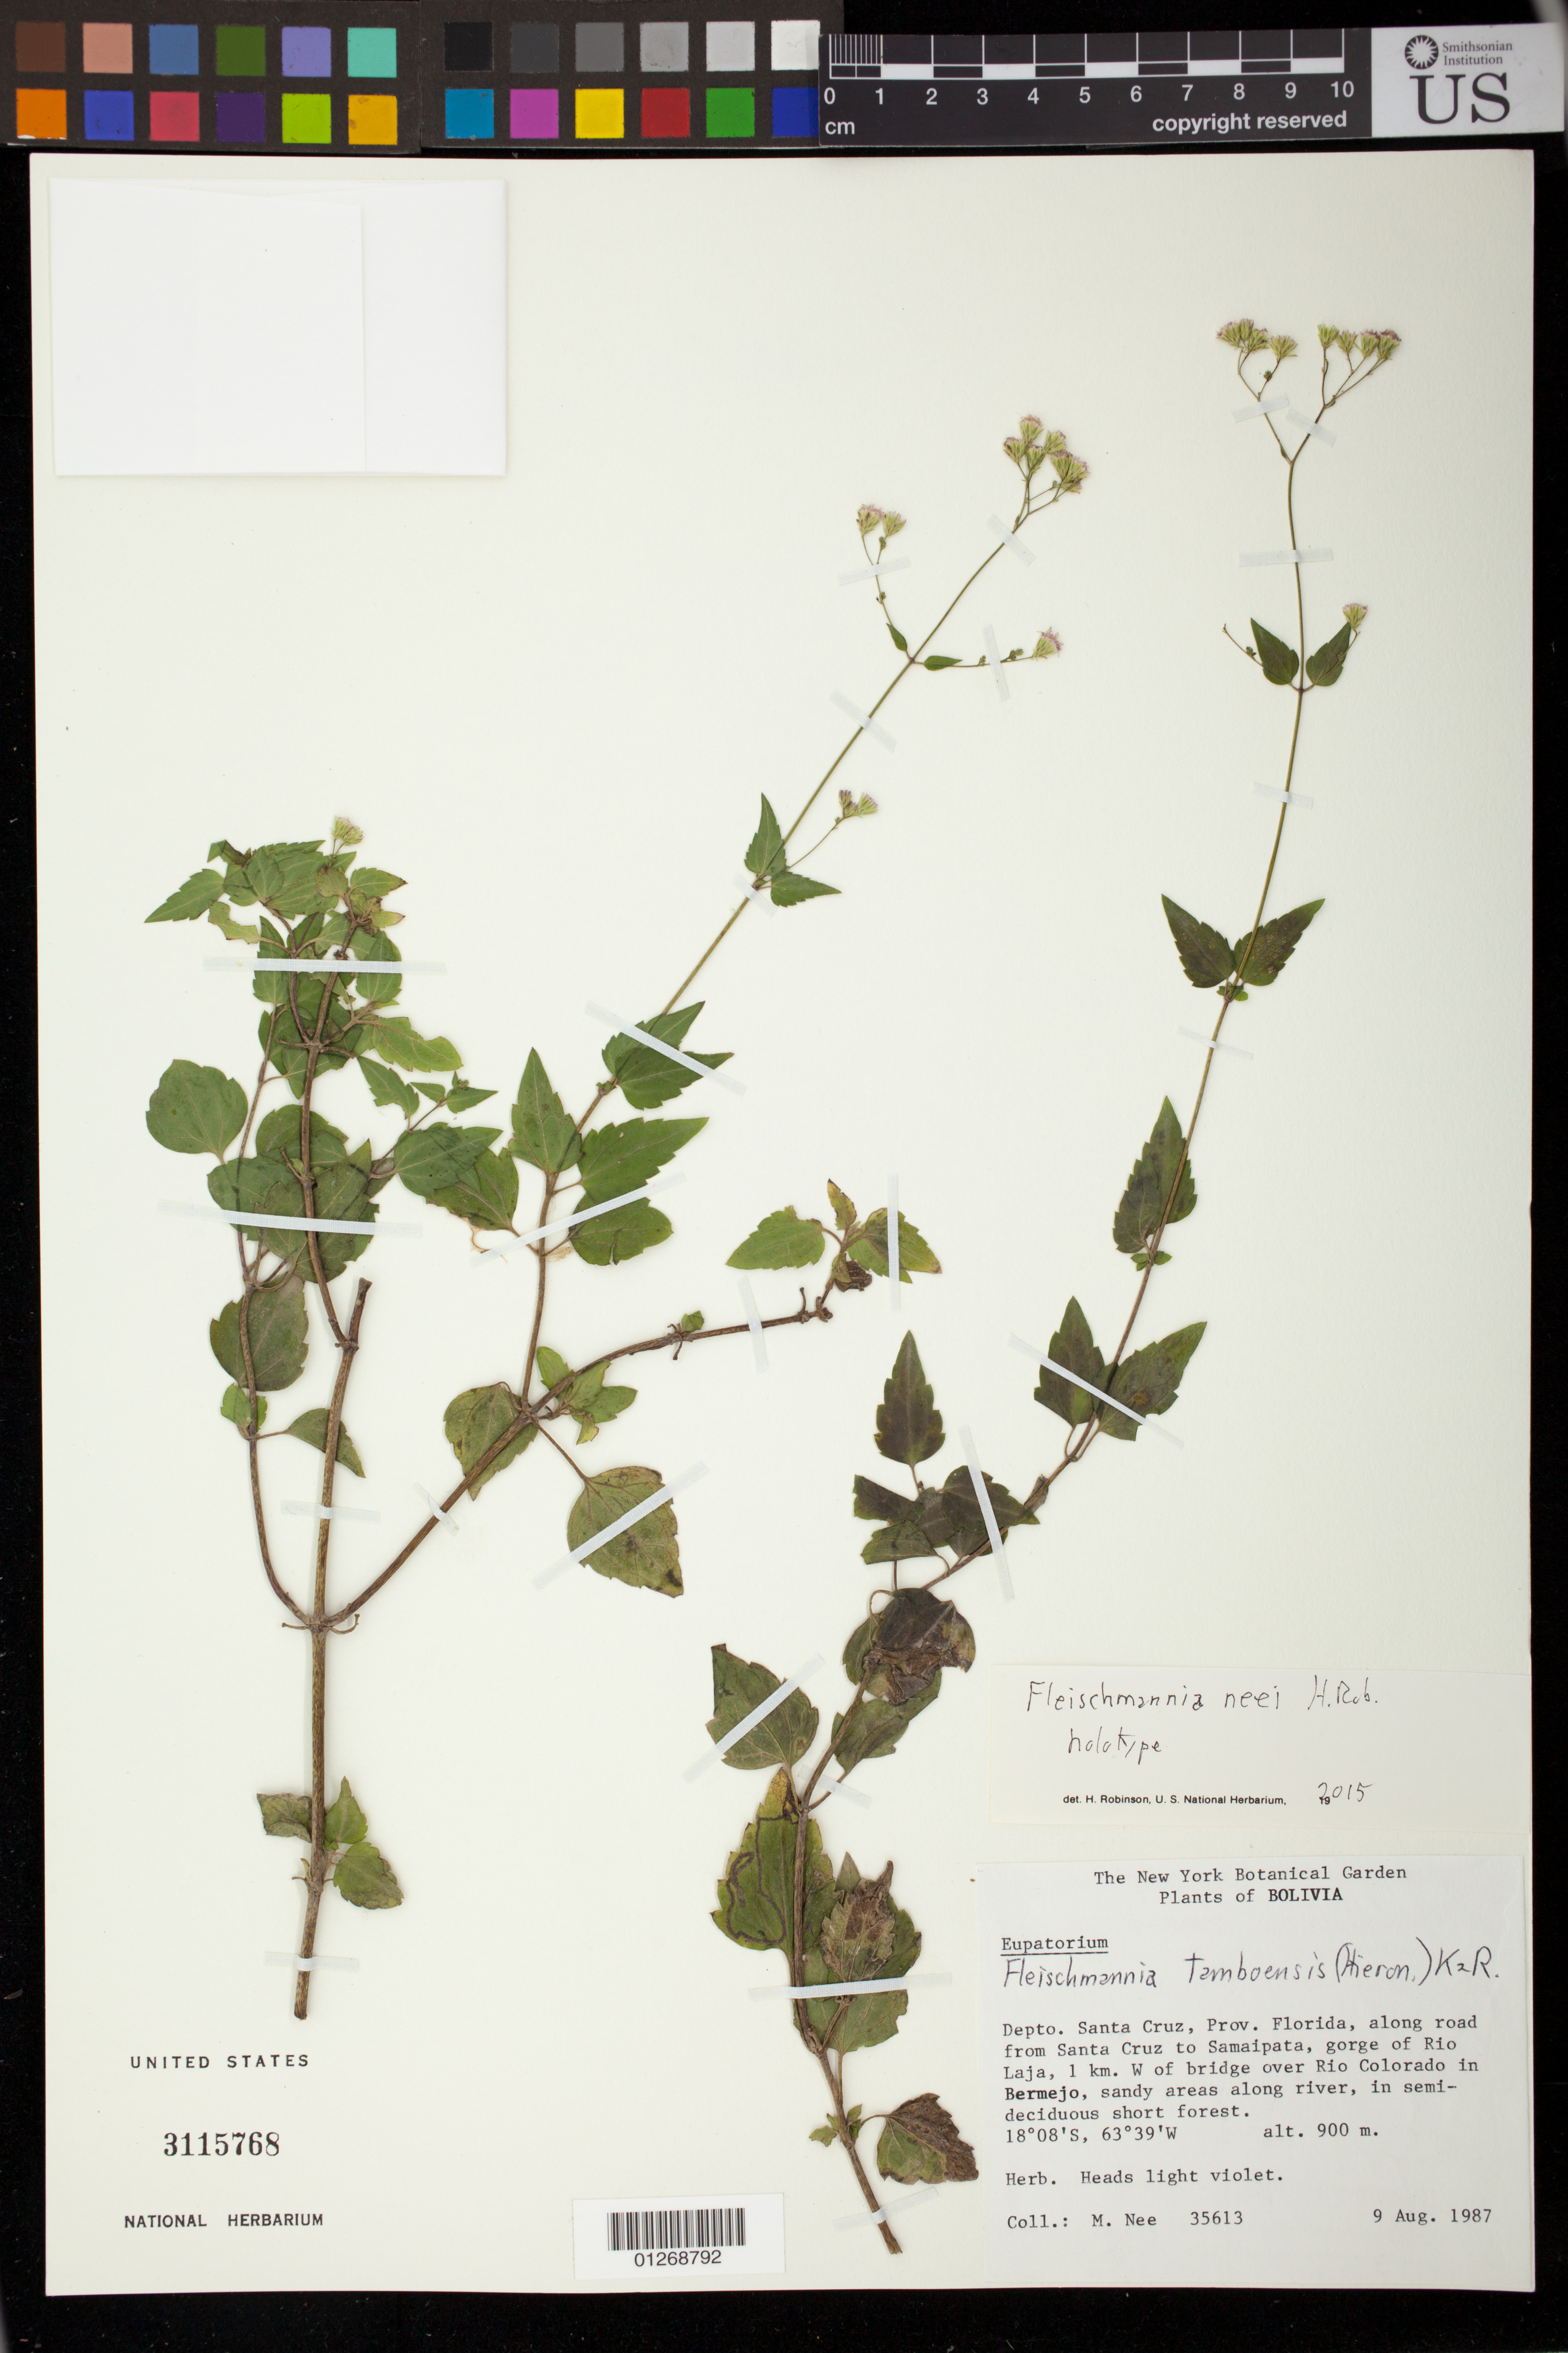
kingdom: Plantae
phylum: Tracheophyta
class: Magnoliopsida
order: Asterales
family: Asteraceae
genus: Fleischmannia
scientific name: Fleischmannia neei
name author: H. Rob.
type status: Holotype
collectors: M. Nee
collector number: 35613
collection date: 1987-08-09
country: Bolivia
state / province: Santa Cruz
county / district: Florida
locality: Depto. Santa Cruz, Prov. Florida, along road from Santa Cruz to Samaipata, gorge of rio Laja, 1 km W of bridge over Rio Colorado in Bermejo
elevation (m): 900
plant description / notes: Protologue cites type as "M. Nee 35613 (NY, US). (Figure 5)" without indicating holotype; fig. 5 is captioned "Figure 5. Fleischmannia neei H.Rob., holotype (US)" with photo of US sheet clearly annotated as holotype, so name should be validly published.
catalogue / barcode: US 3115768